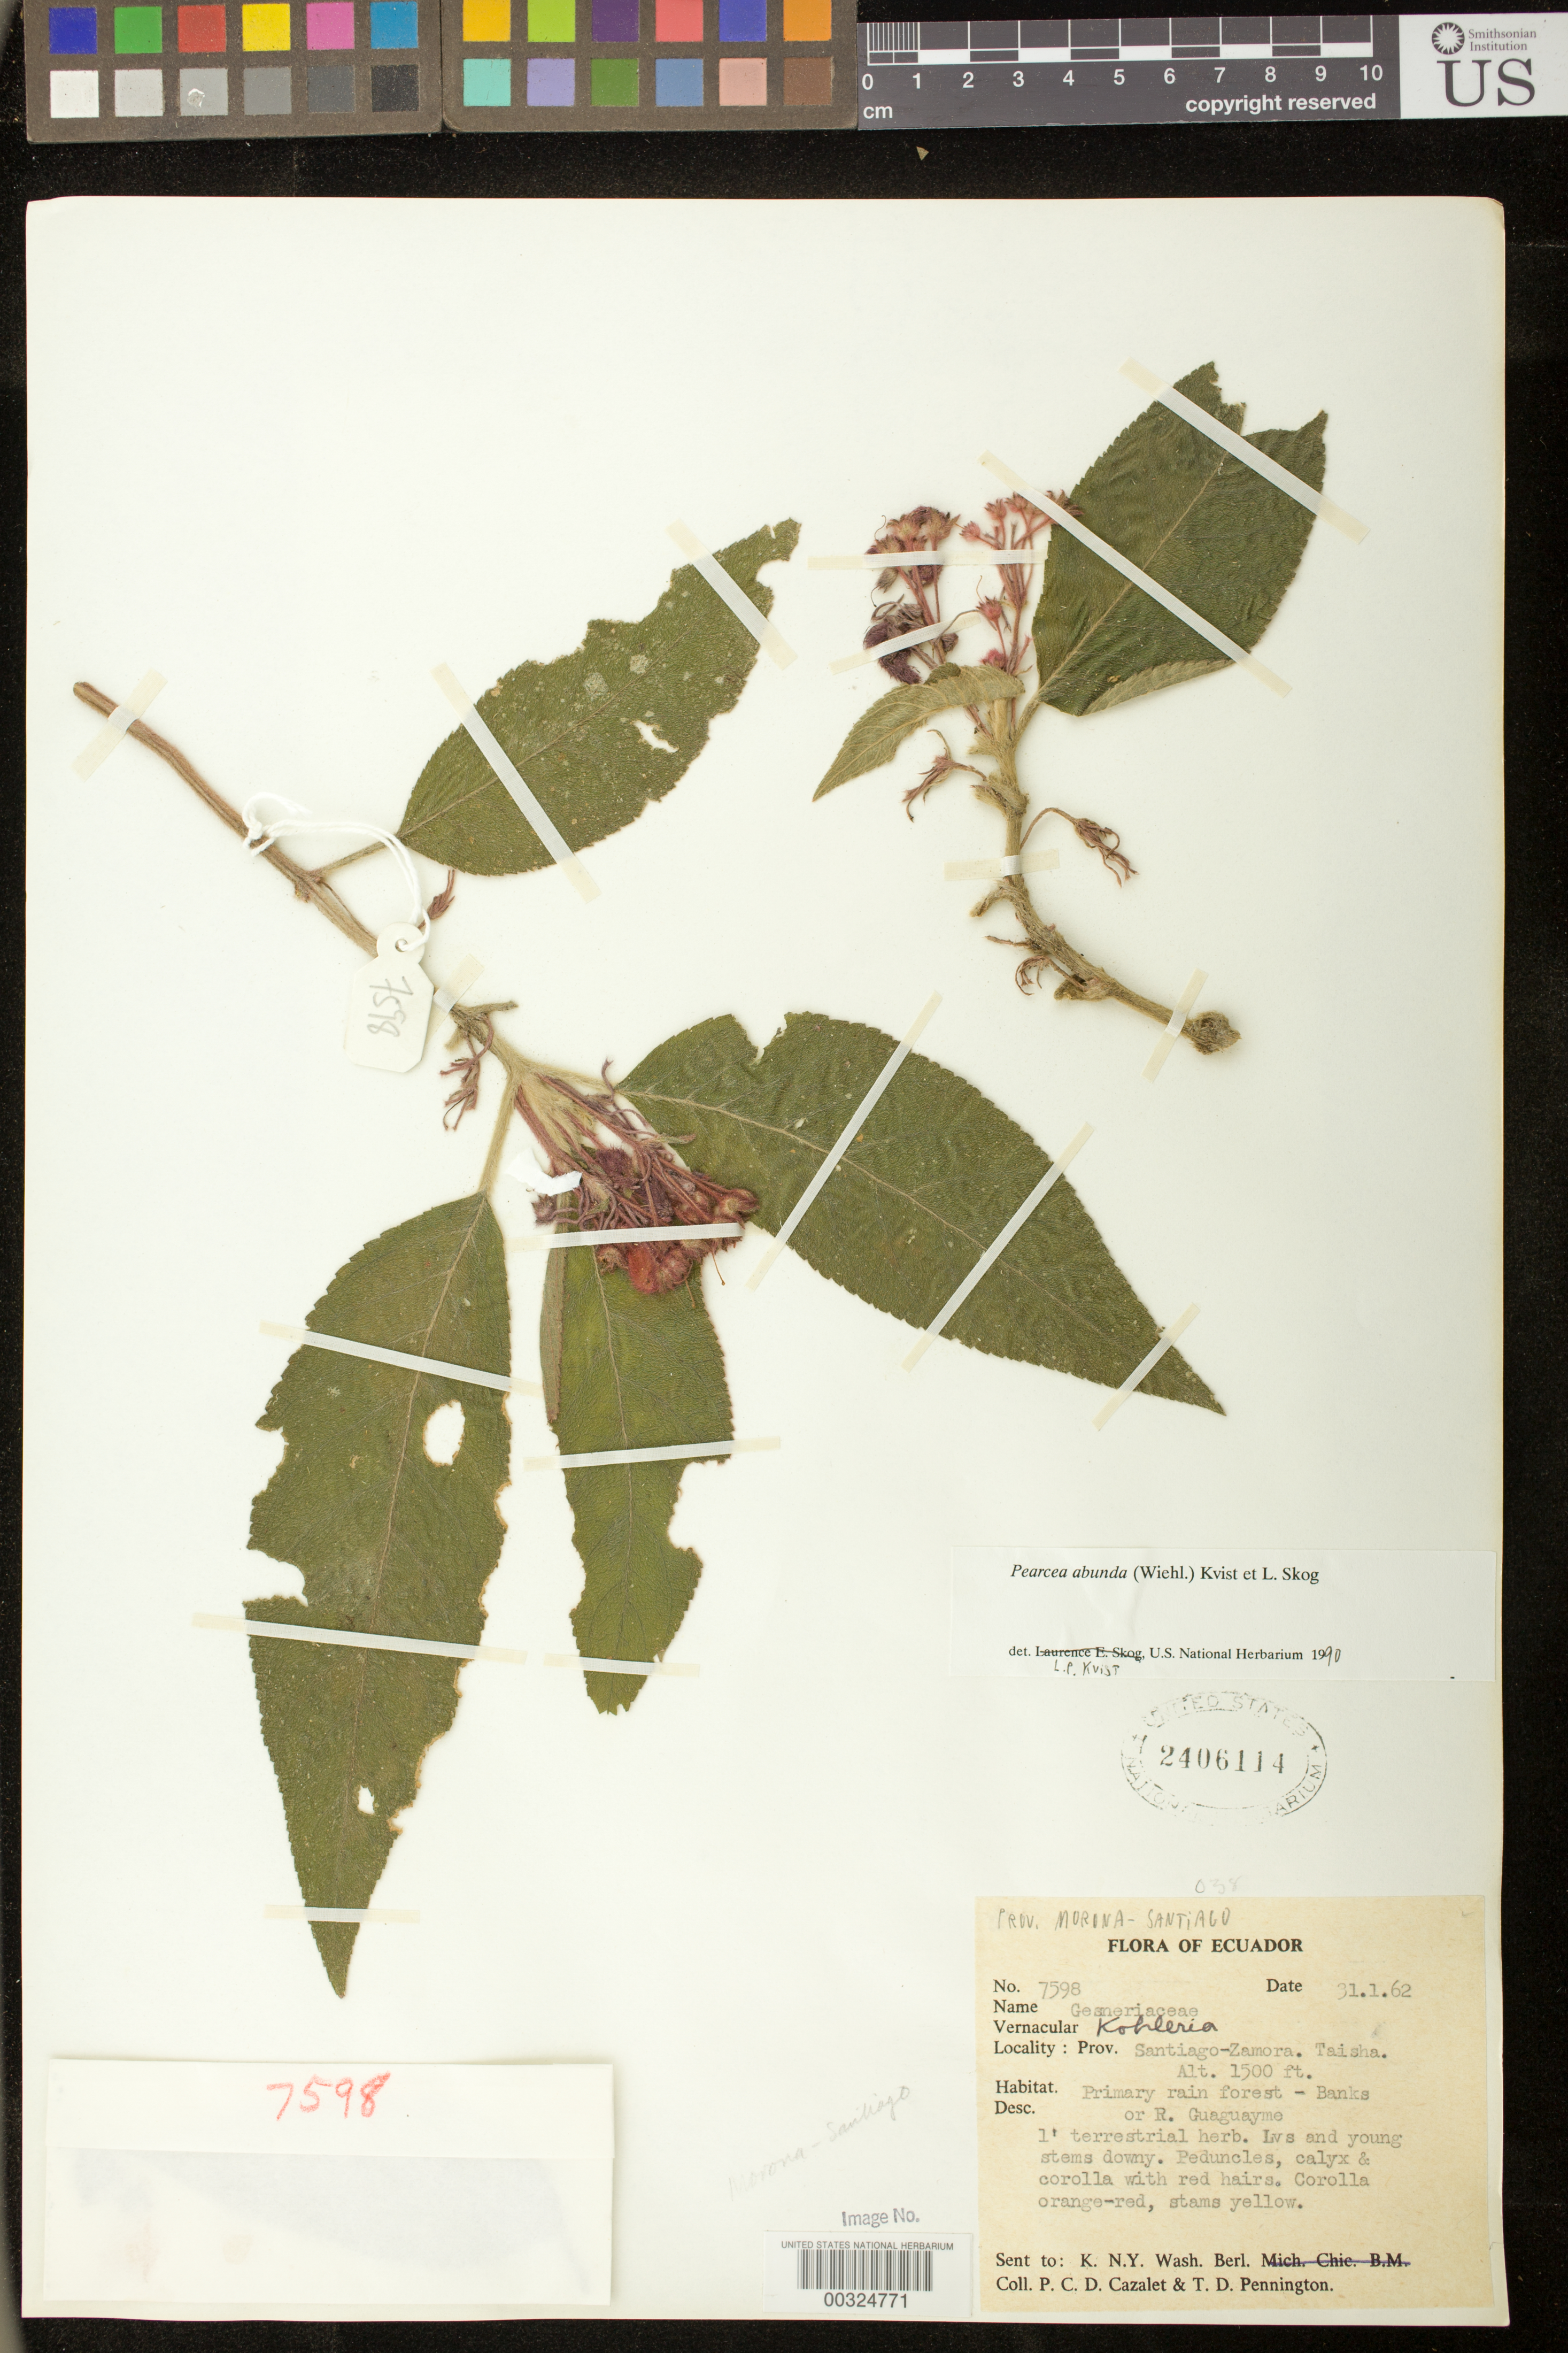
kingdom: Plantae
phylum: Tracheophyta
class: Magnoliopsida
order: Lamiales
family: Gesneriaceae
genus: Pearcea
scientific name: Pearcea abunda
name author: (Wiehler) L.P. Kvist & L.E. Skog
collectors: P. C. D. Cazalet & T. D. Pennington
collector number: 7598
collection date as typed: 31 Jan 1962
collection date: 1962-01-31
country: Ecuador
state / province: Morona-Santiago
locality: Prov. Santiago-Zamora, Taisha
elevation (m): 457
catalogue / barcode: US 2406114